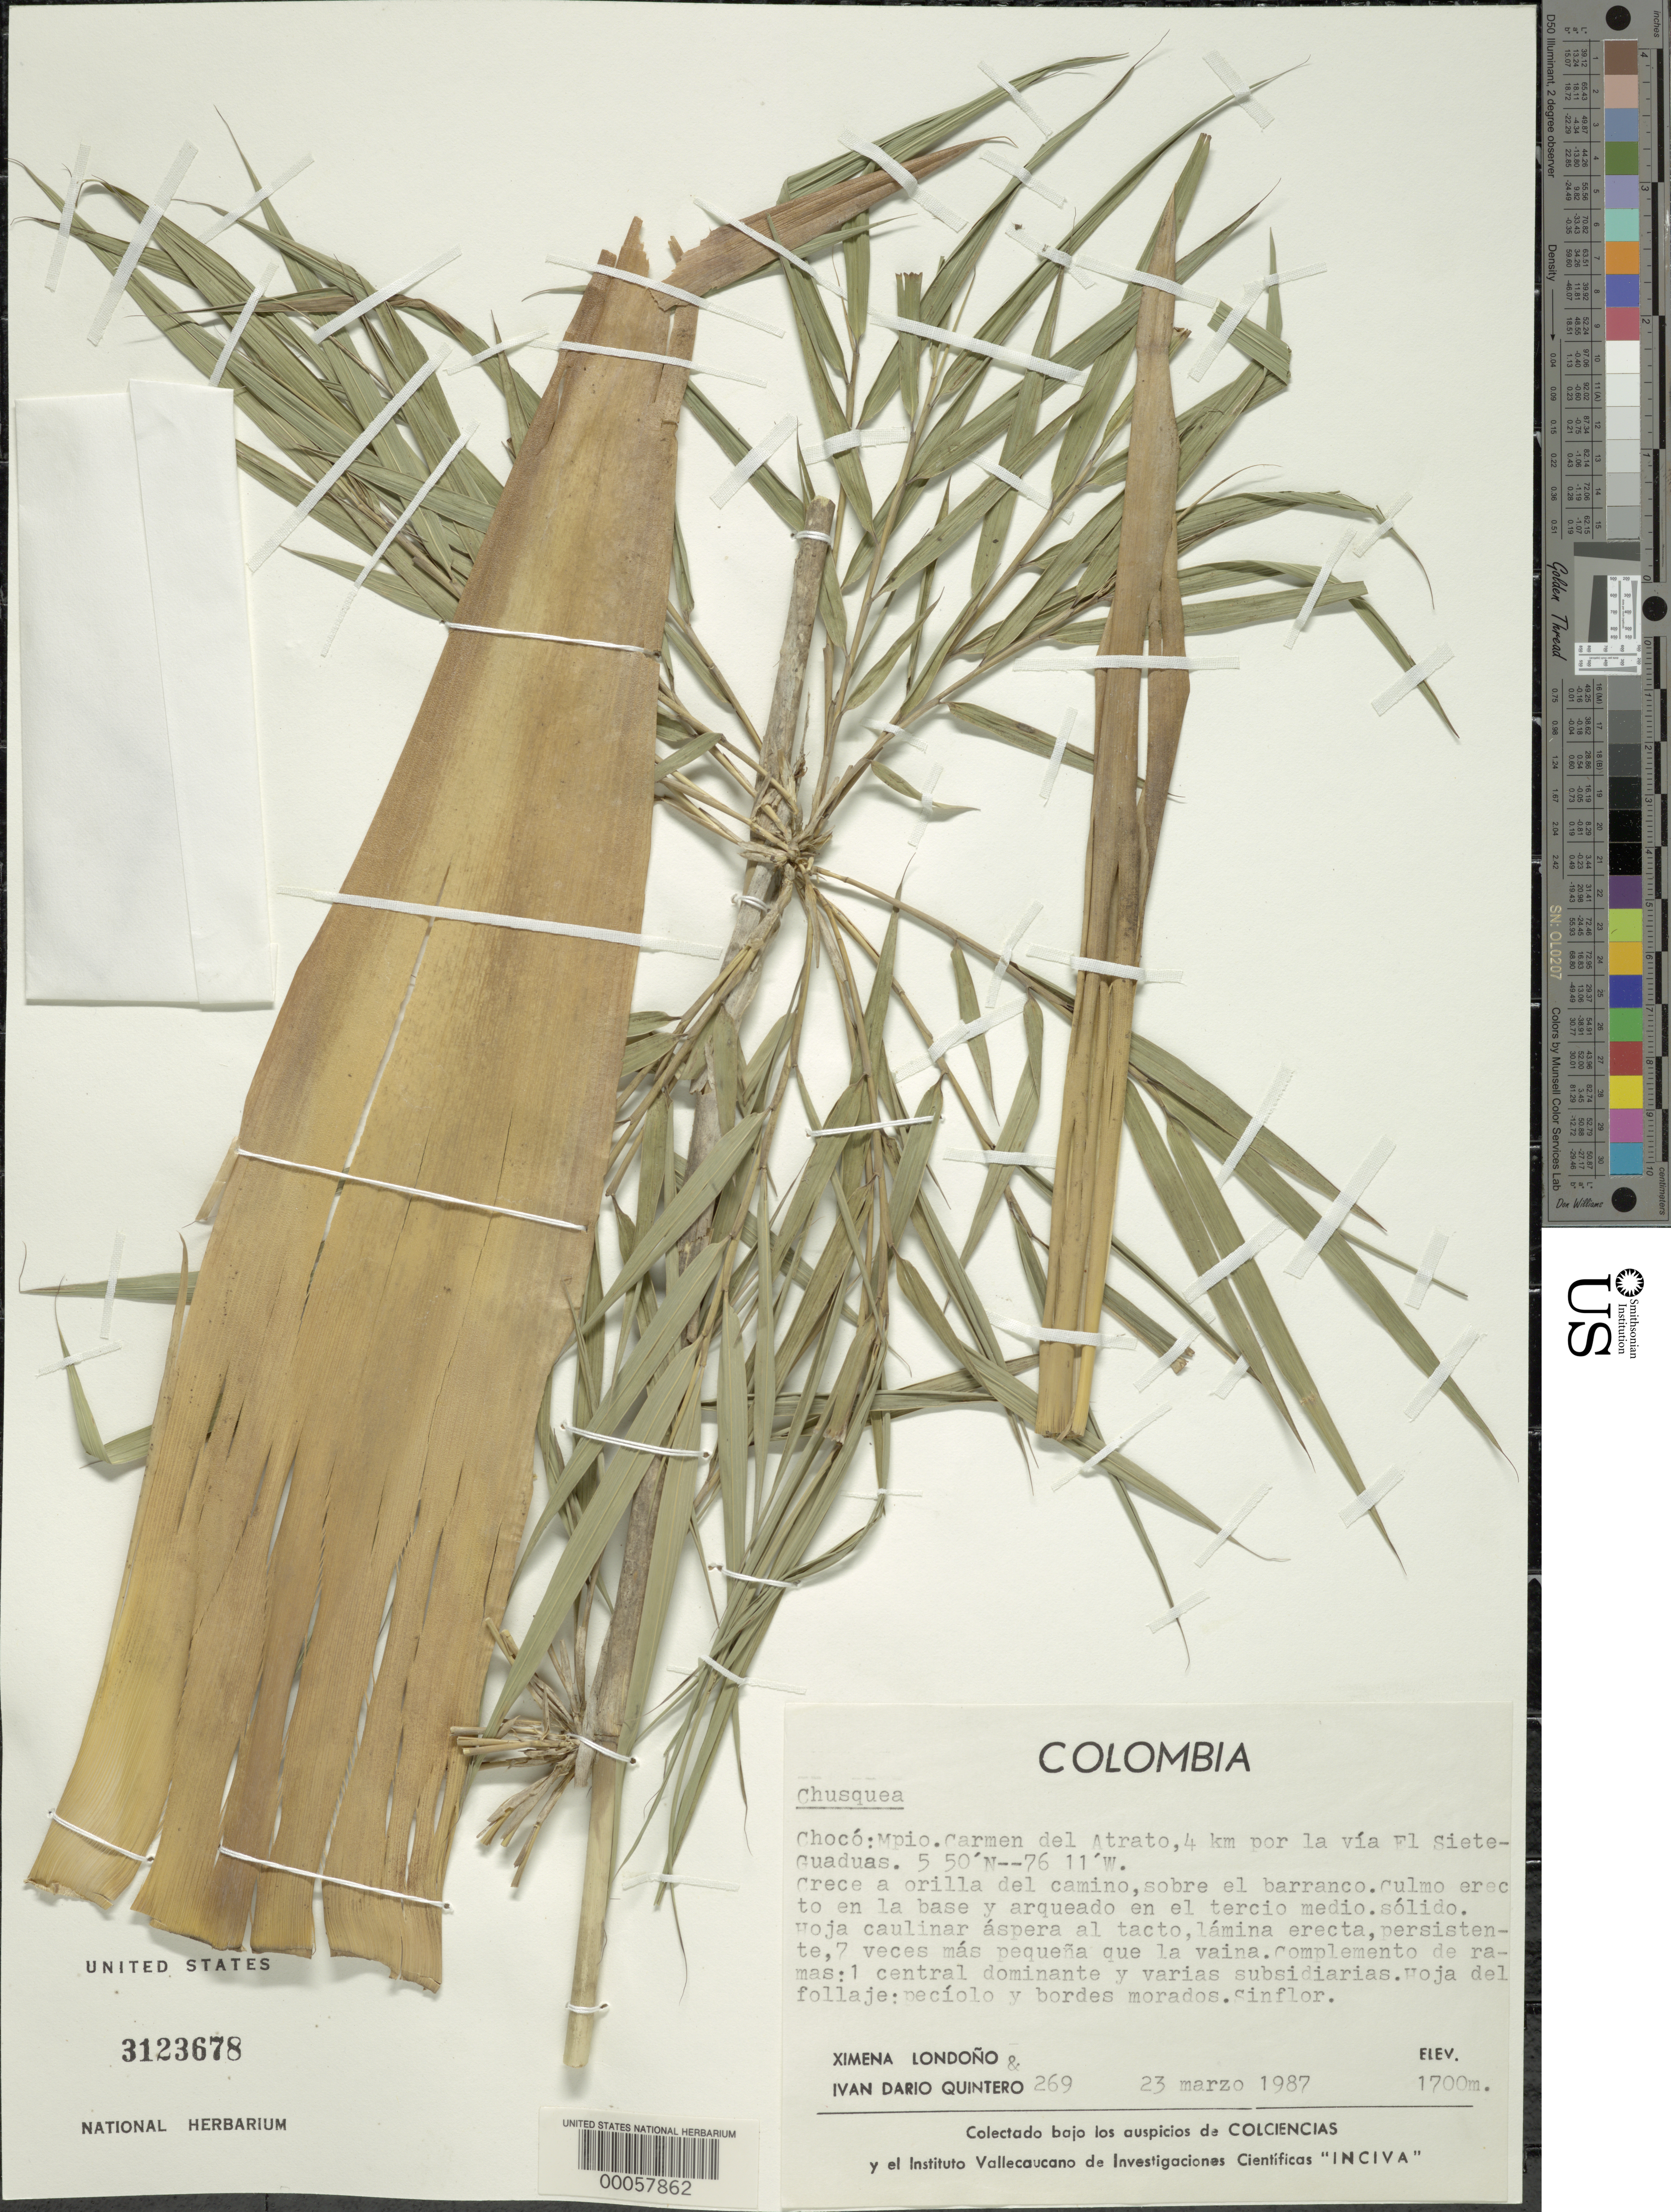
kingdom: Plantae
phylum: Tracheophyta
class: Liliopsida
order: Poales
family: Poaceae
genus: Chusquea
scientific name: Chusquea sp.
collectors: X. Londoño & I. Quintero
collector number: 269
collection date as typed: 23 Mar 1987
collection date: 1987-03-23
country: Colombia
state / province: Chocó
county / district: El Carmen ?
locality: Mun. Carmen de Atrato, 4 km down the el Siete-Guaduas road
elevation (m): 1700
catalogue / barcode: US 3123678